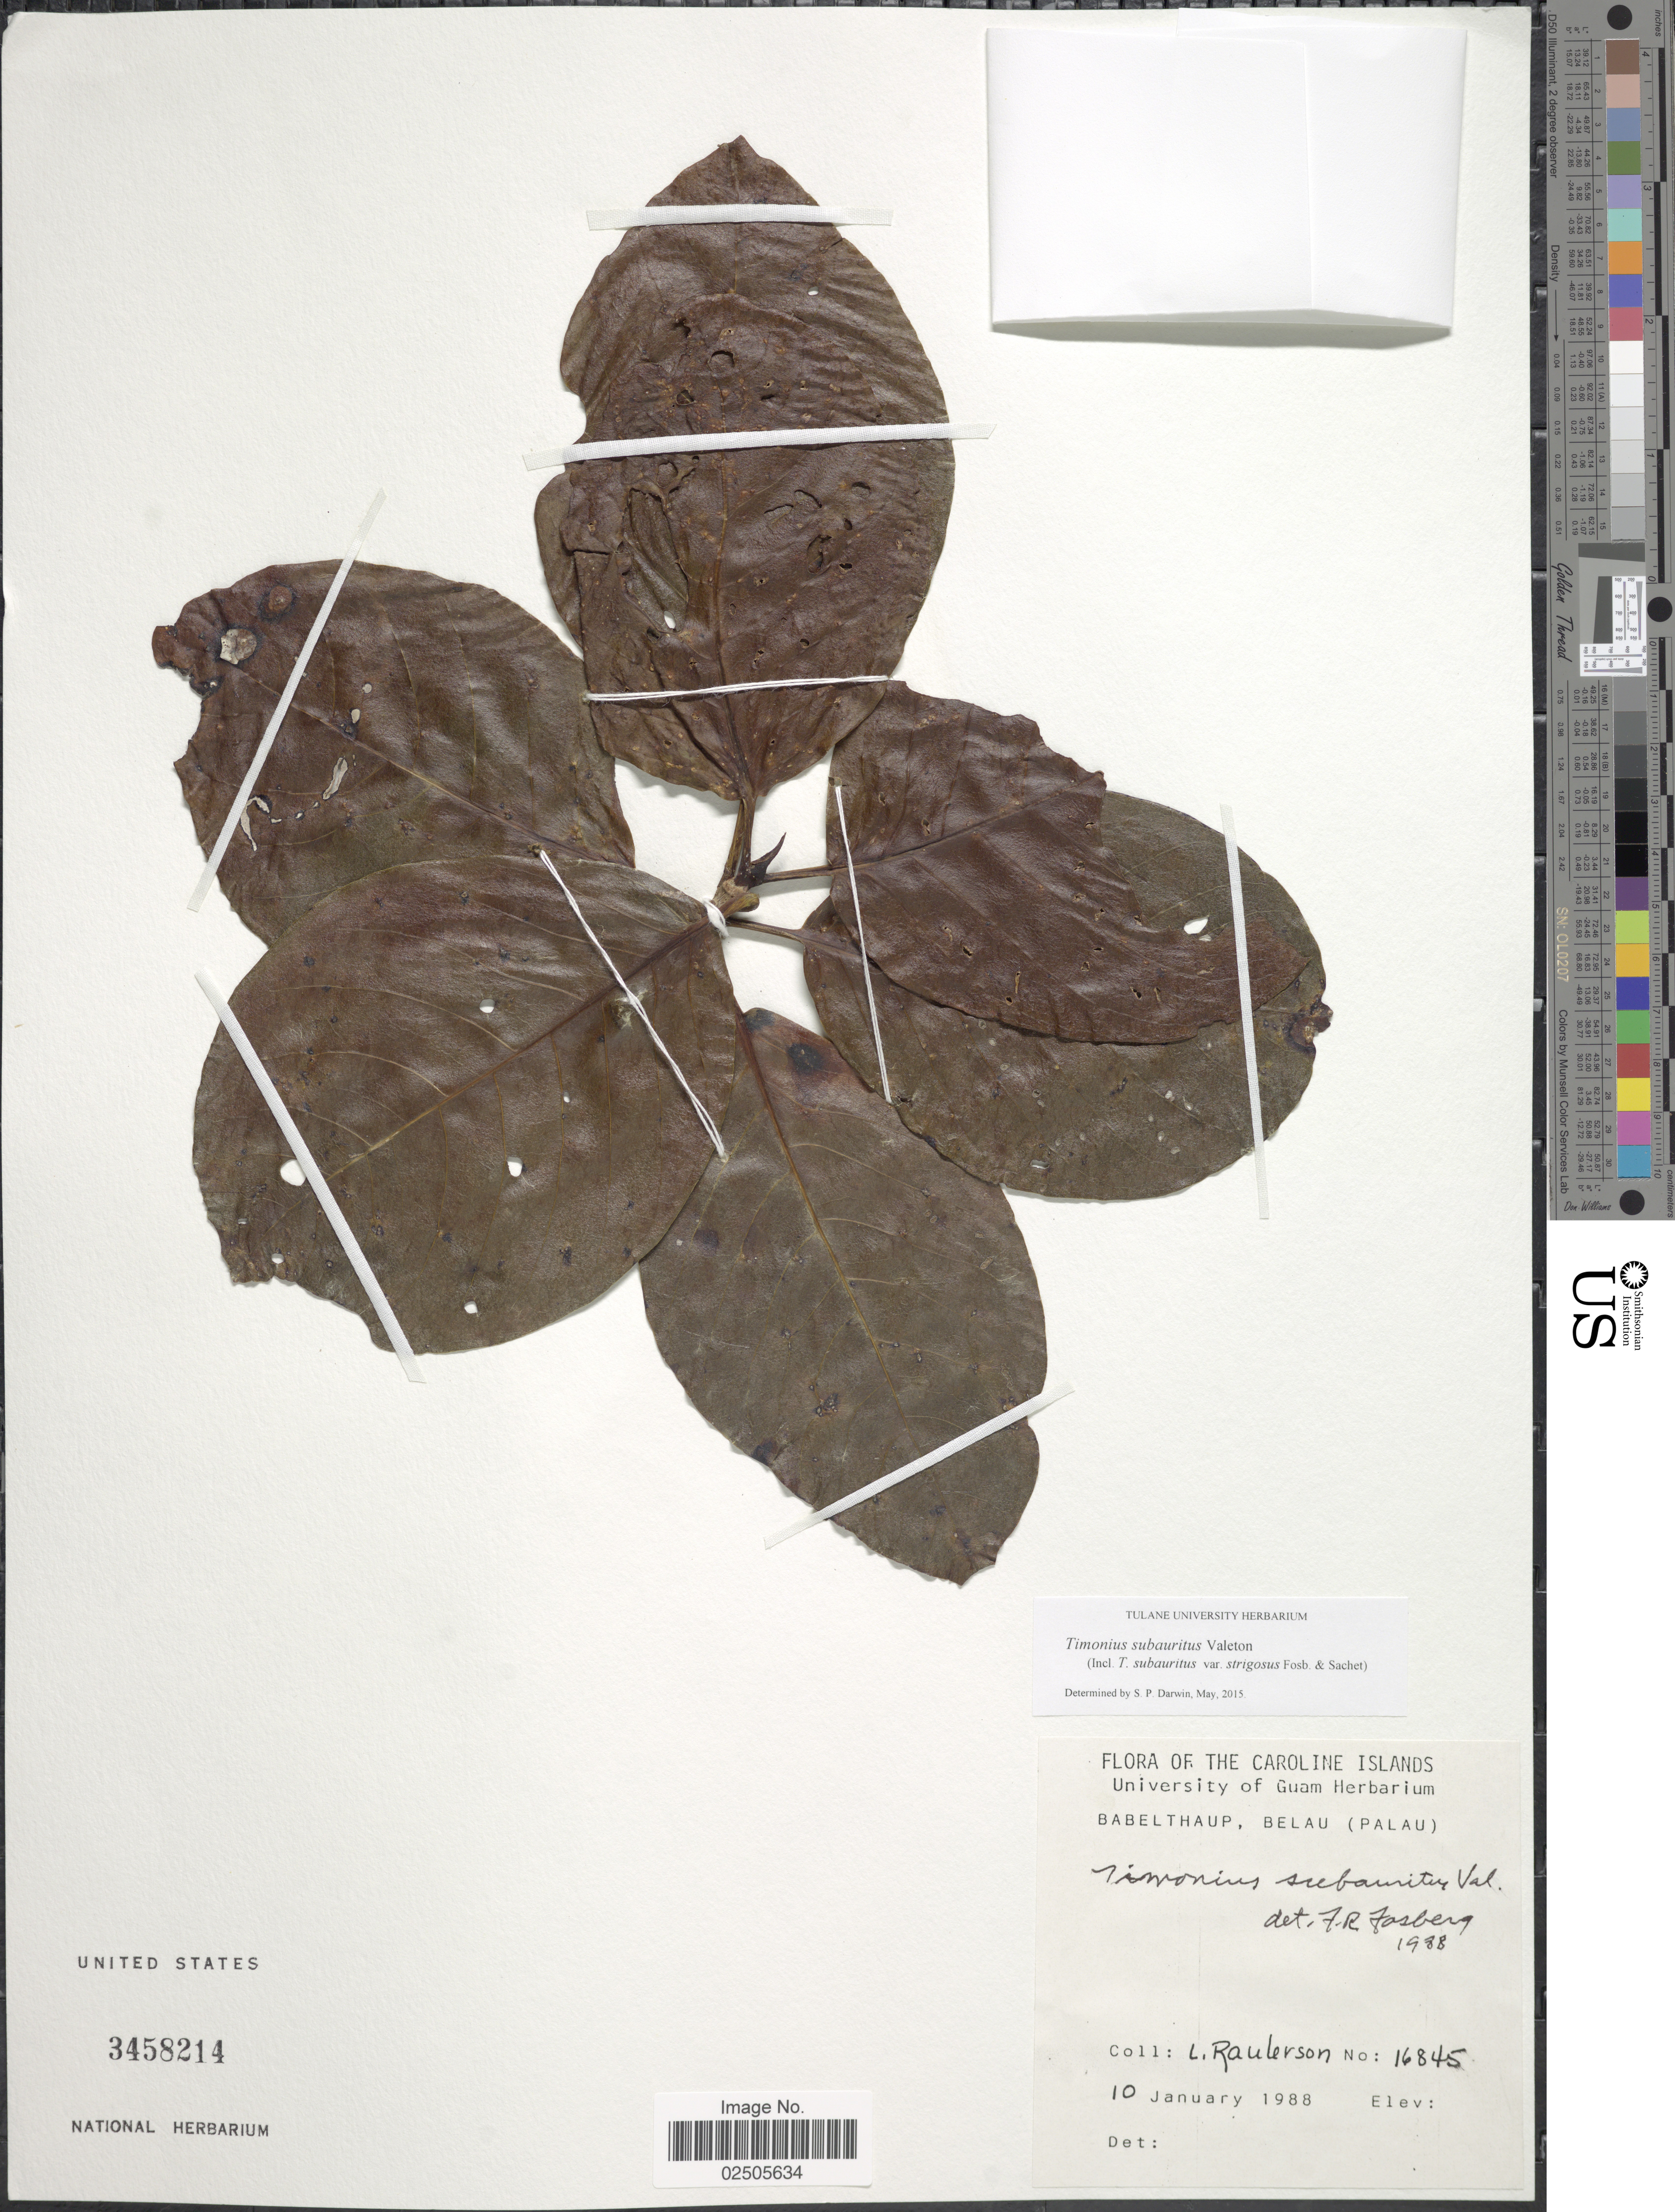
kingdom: Plantae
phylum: Tracheophyta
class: Magnoliopsida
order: Gentianales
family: Rubiaceae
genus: Timonius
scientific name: Timonius subauritus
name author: Valeton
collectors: L. Raulerson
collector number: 16845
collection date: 1988-01-10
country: Palau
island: Babeldaob [Babelthuap]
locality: The Caroline Islands, Babelthaup, Belau (Palau)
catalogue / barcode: US 3458214